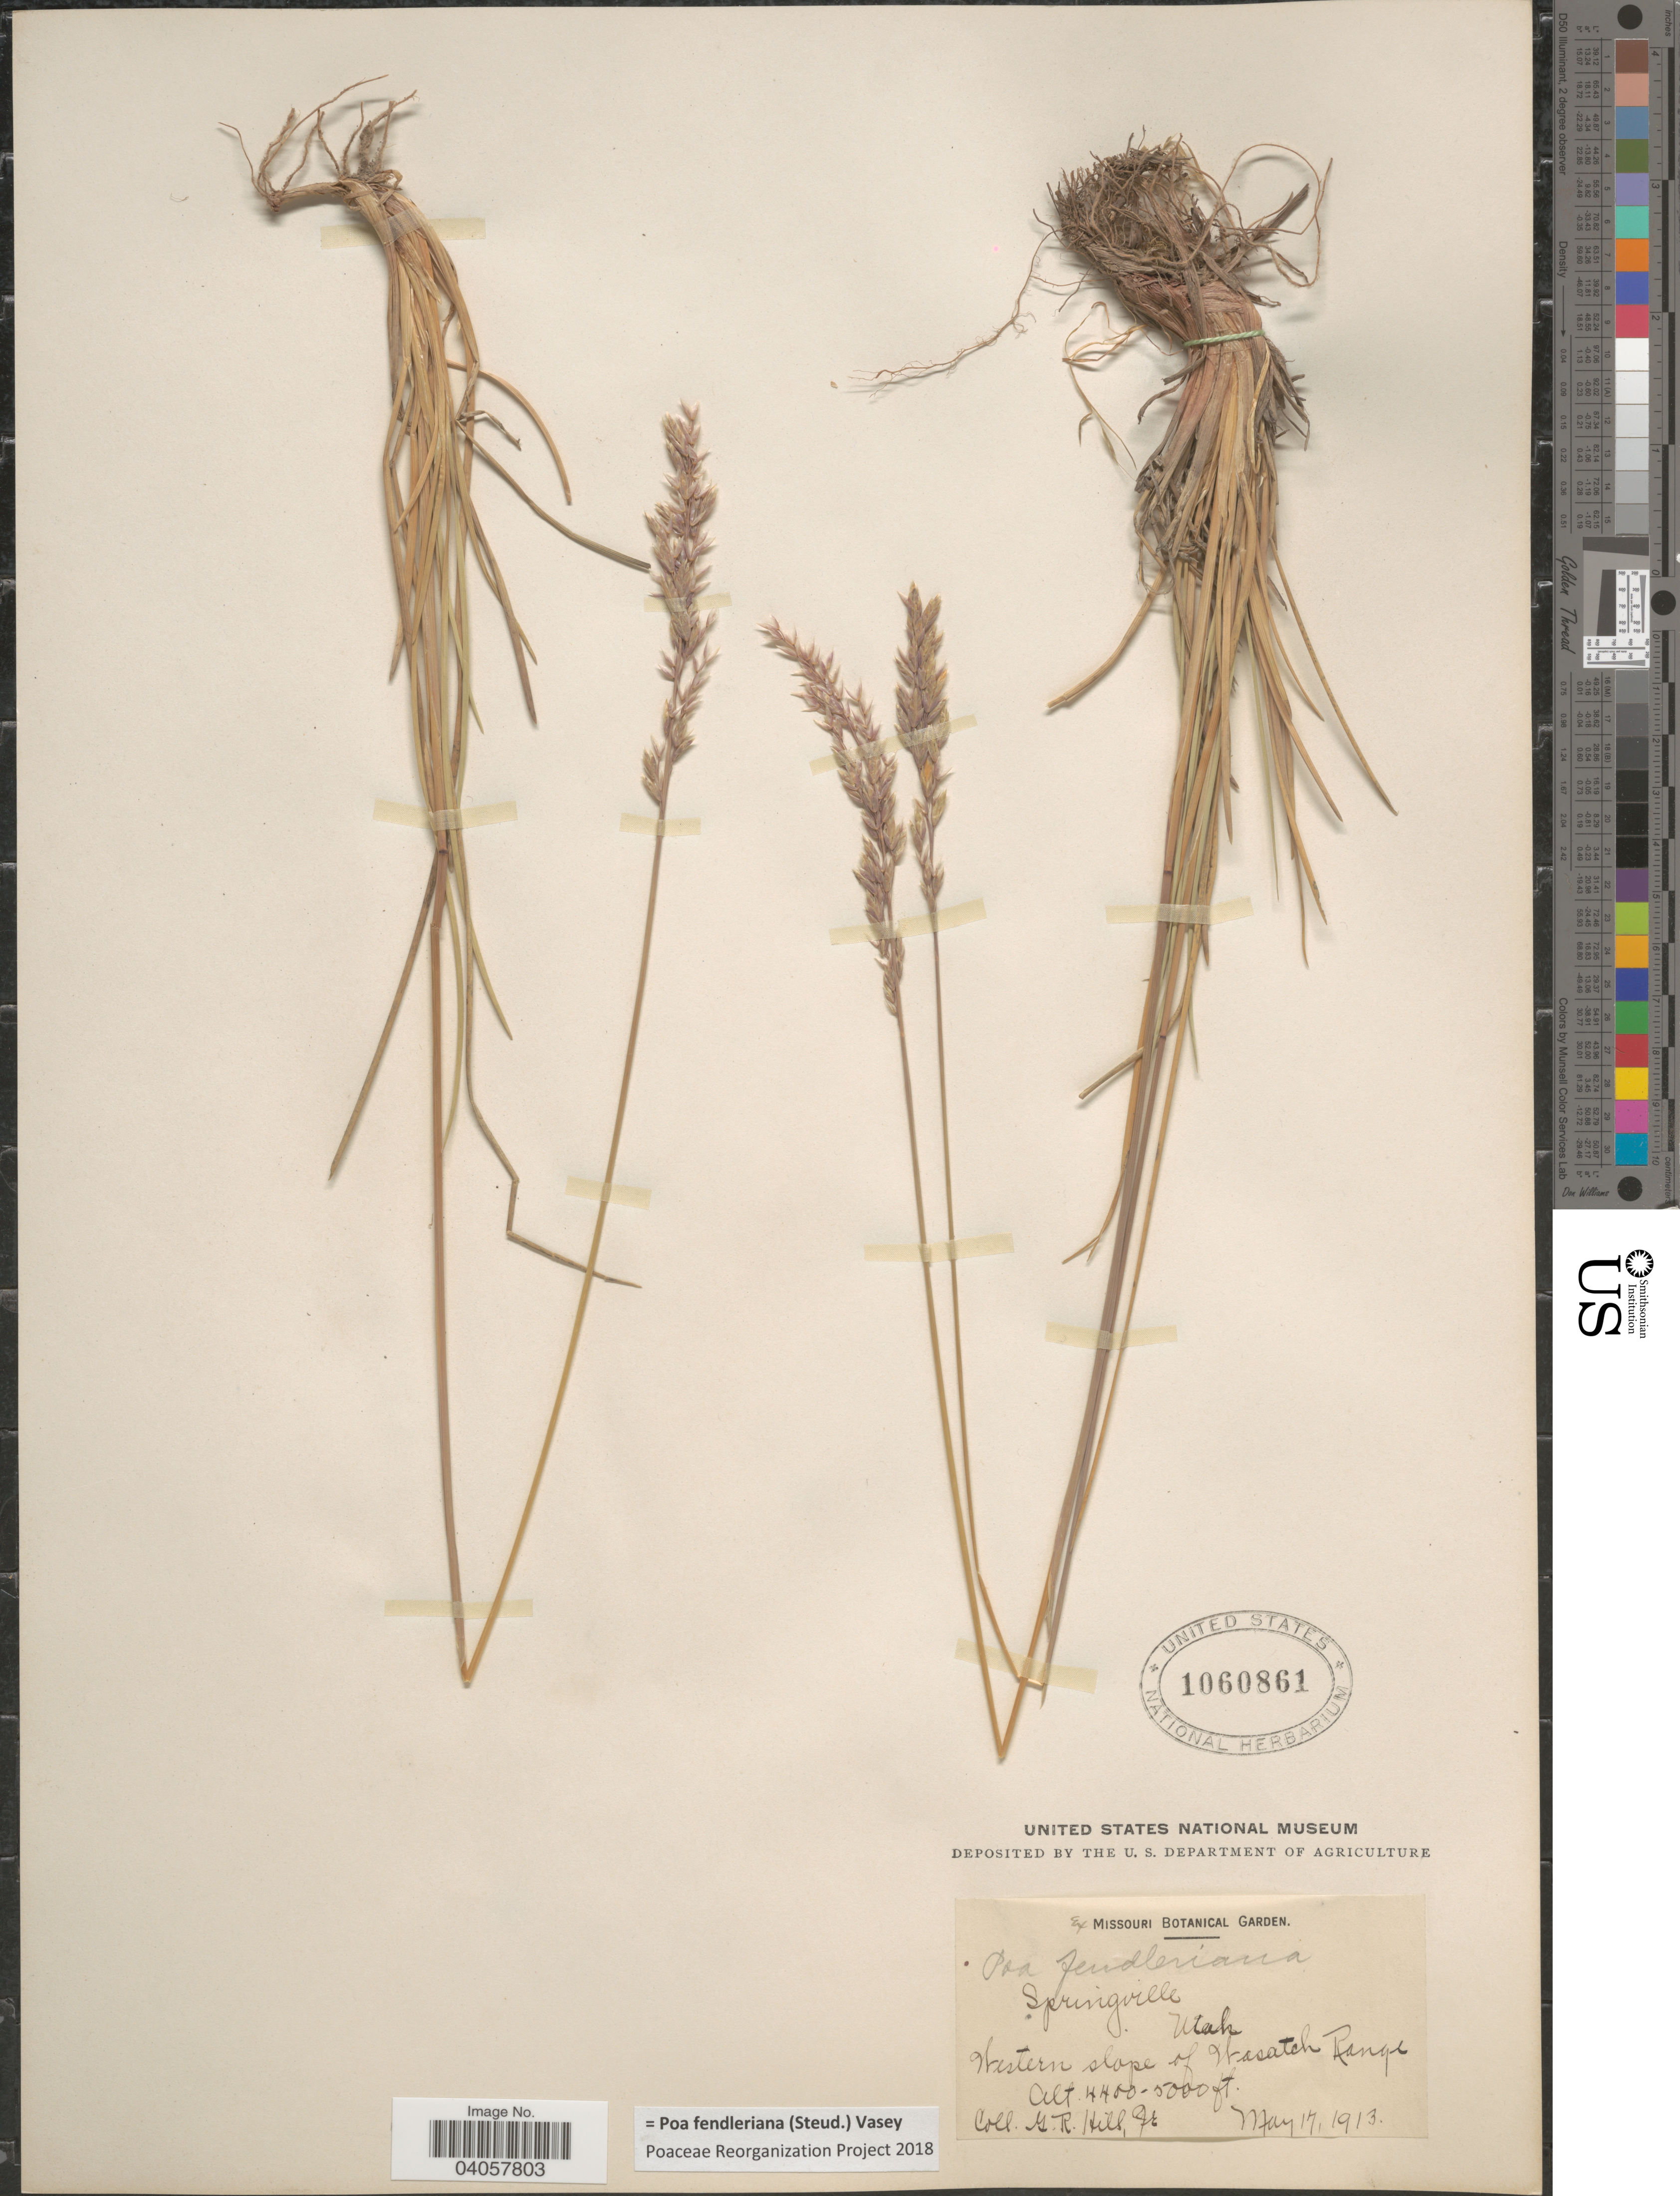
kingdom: Plantae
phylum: Tracheophyta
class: Liliopsida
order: Poales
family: Poaceae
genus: Poa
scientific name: Poa fendleriana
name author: (Steud.) Vasey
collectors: G. Hill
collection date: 1913-05-17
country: United States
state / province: Utah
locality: Springville. Western slope of Wasatch Range.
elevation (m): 1341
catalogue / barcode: US 1060861